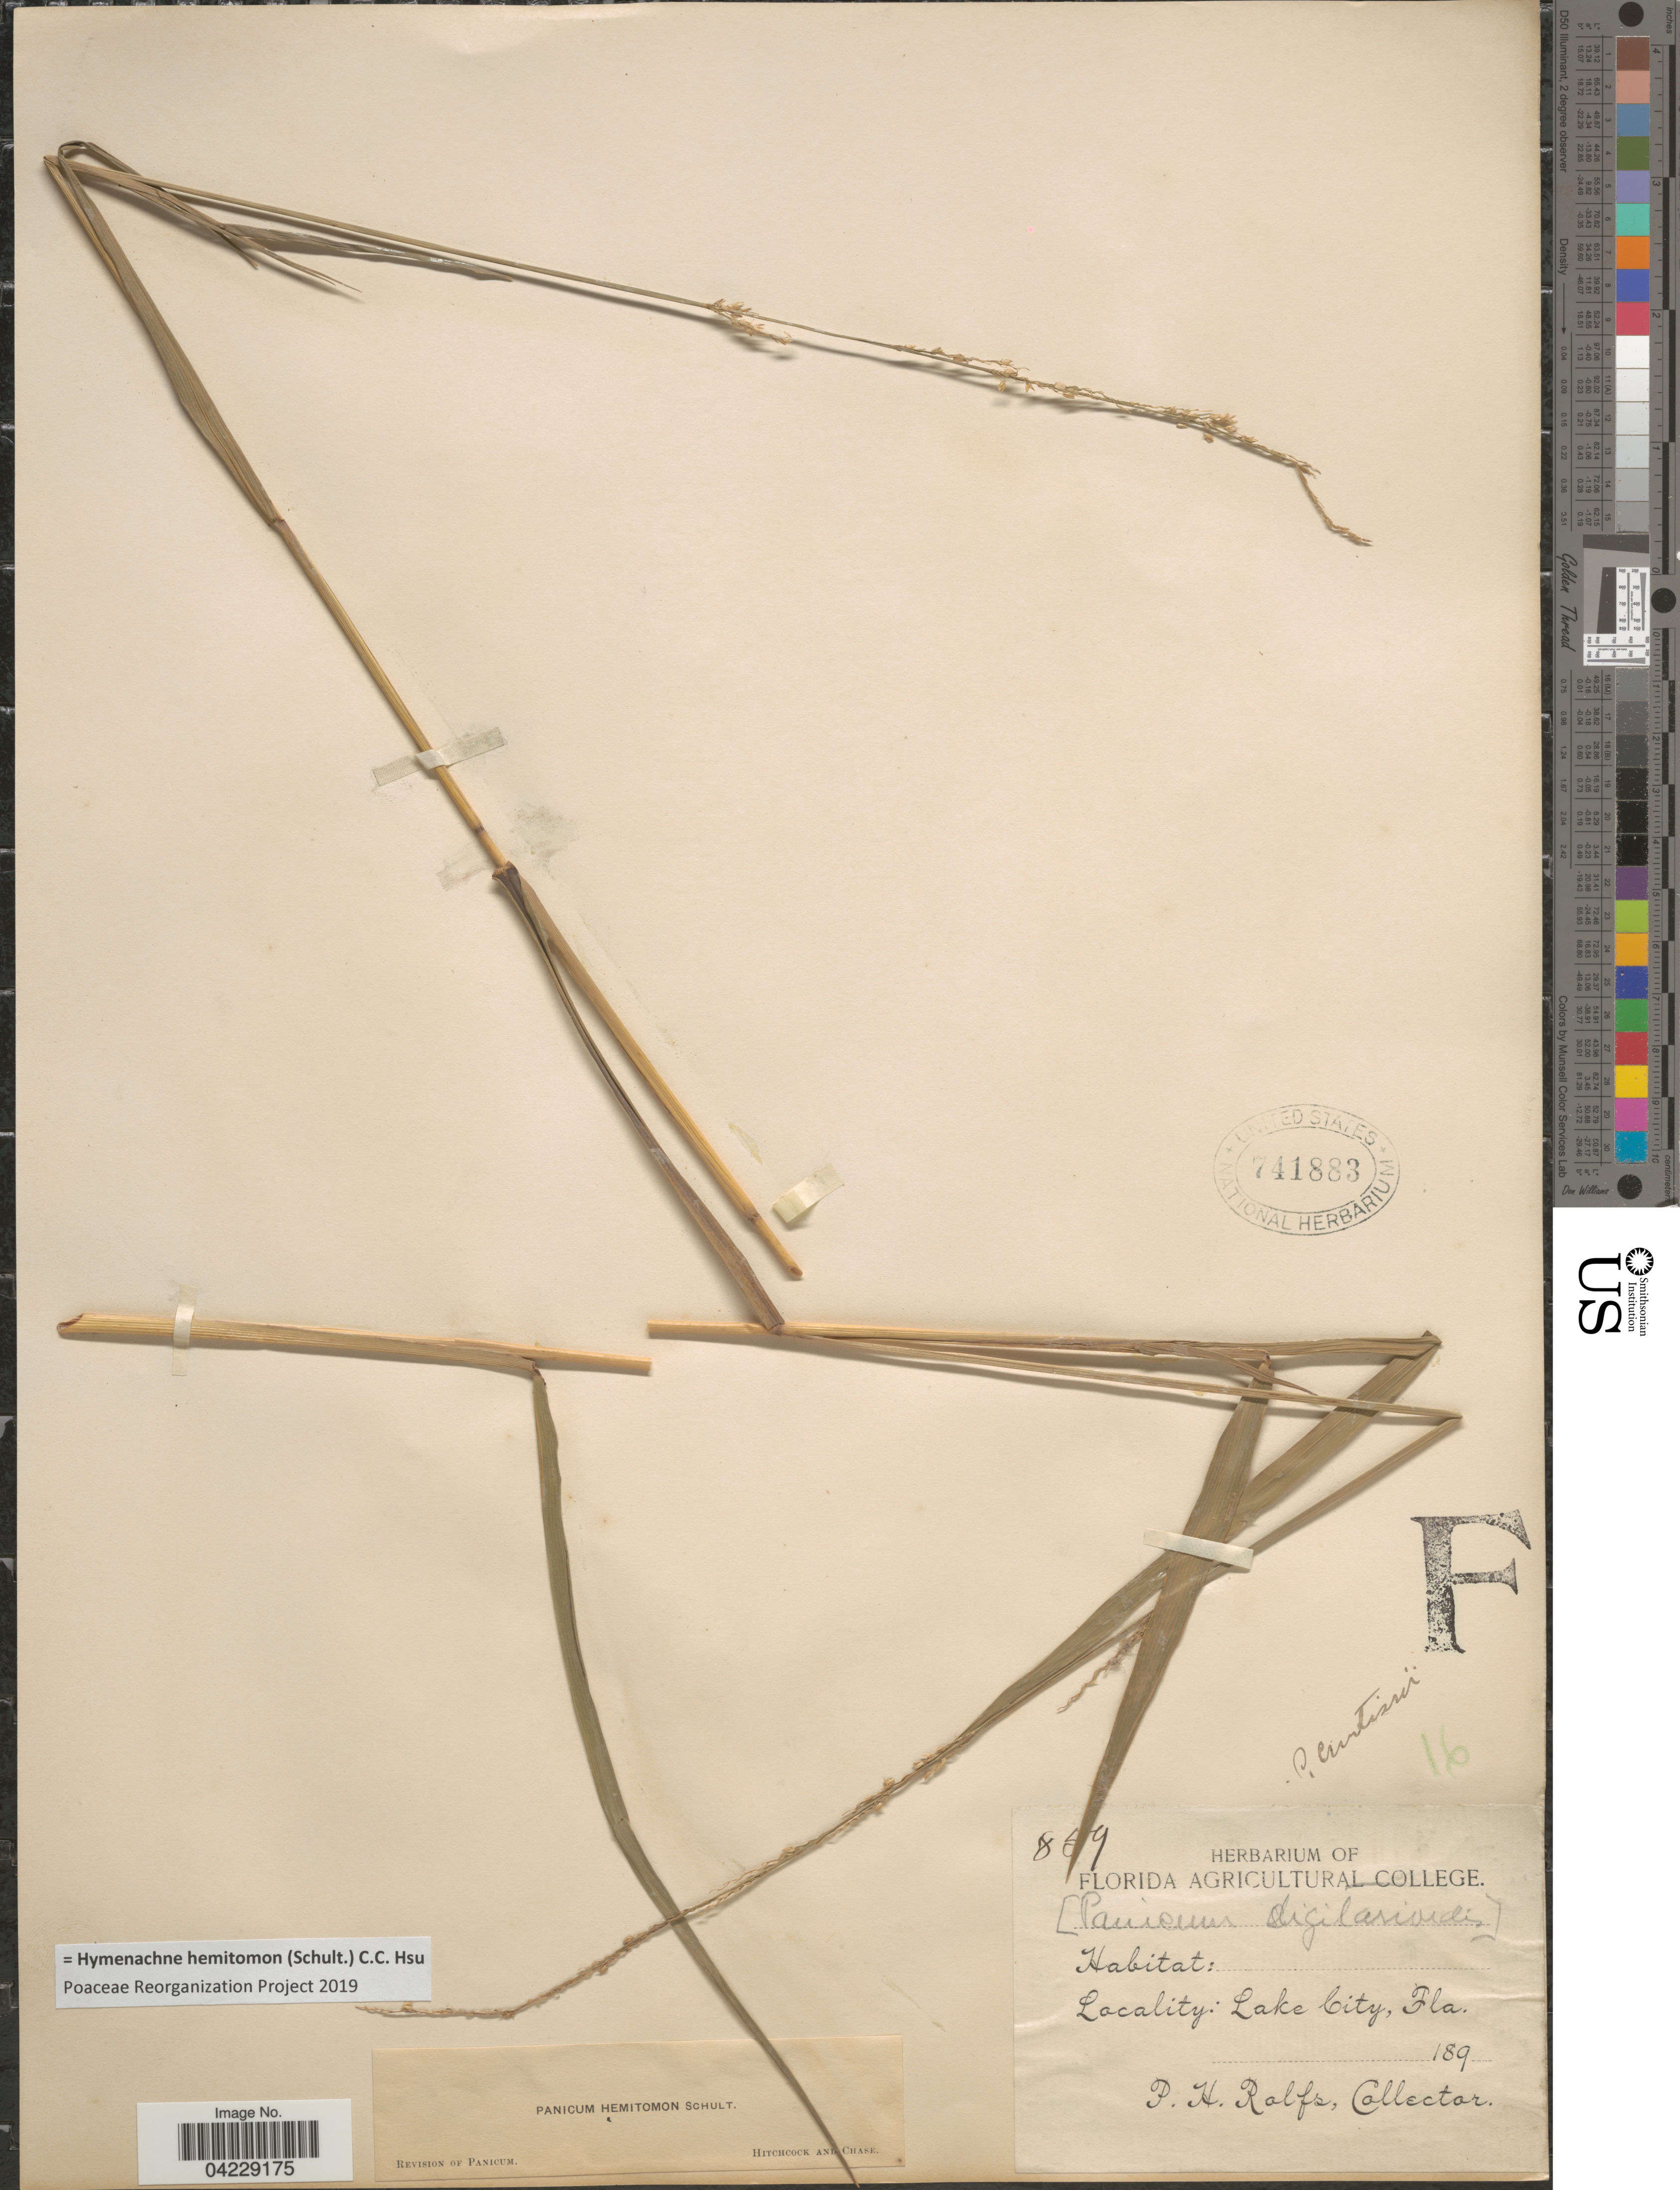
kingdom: Plantae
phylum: Tracheophyta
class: Liliopsida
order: Poales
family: Poaceae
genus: Hymenachne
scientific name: Hymenachne hemitomon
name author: (Schult.) C. C. Hsu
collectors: P. H. Rolfs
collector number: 859*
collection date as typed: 189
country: United States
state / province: Florida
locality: Lake City.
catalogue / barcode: US 741883